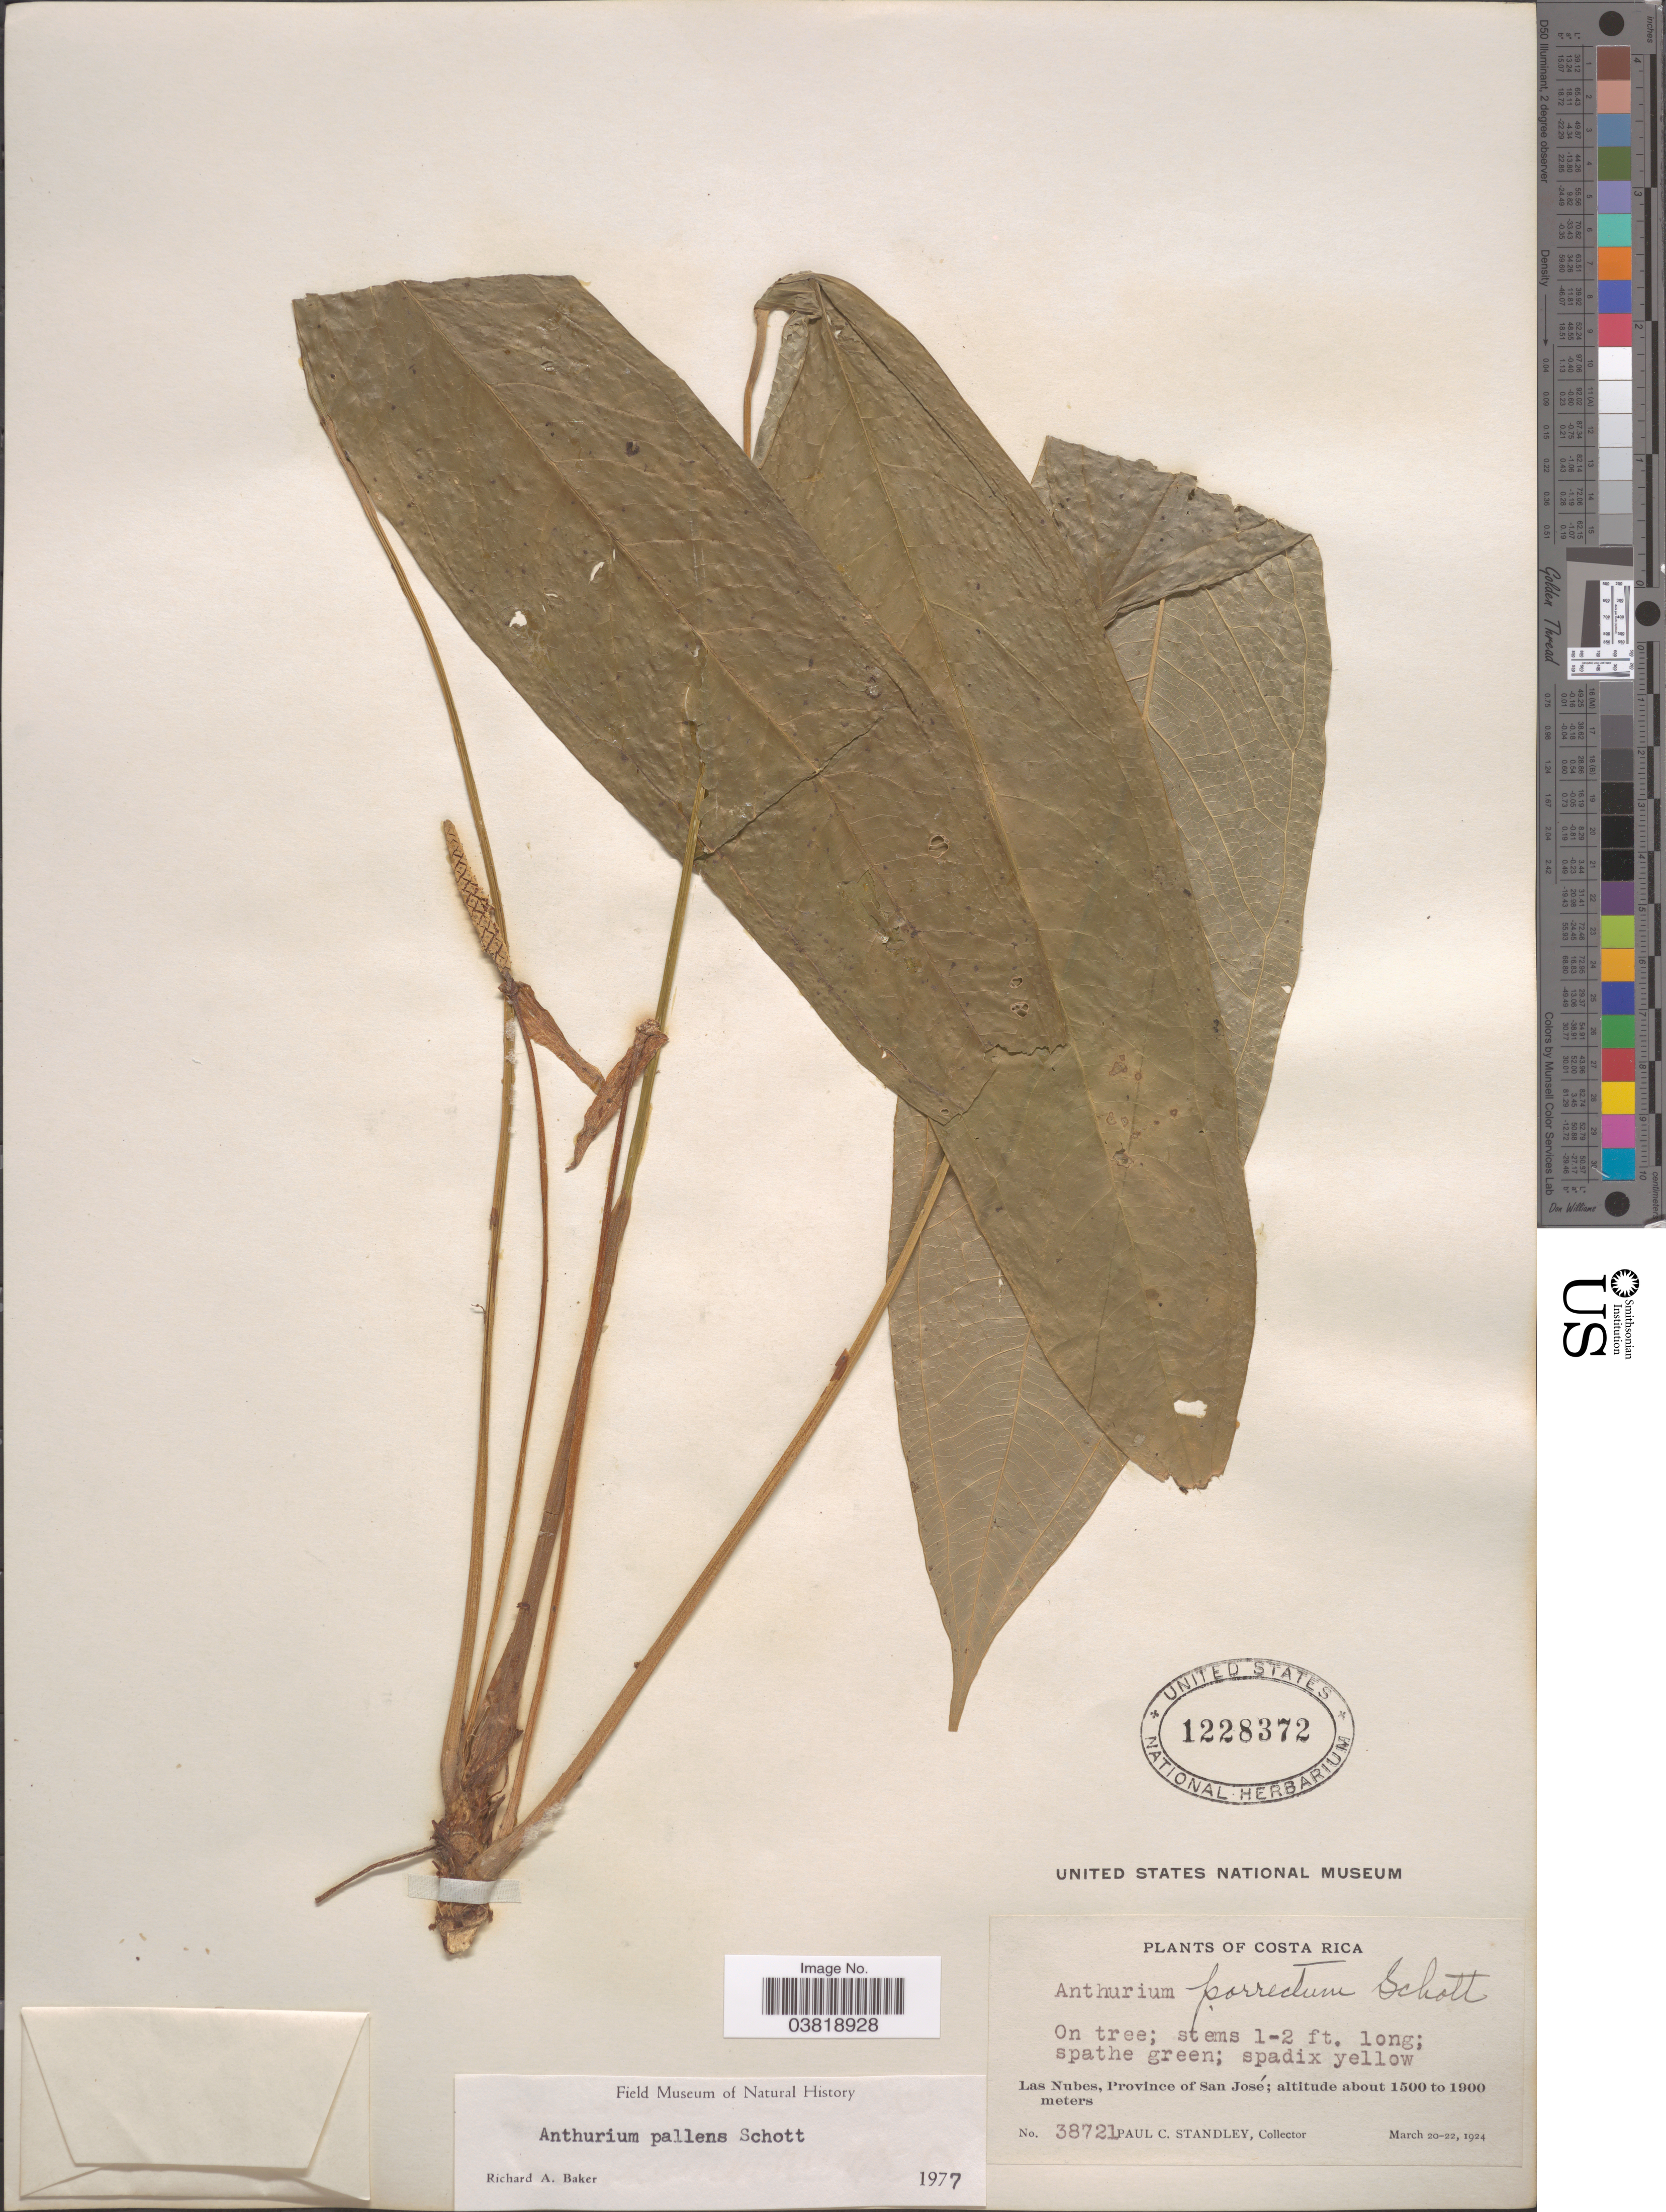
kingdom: Plantae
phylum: Tracheophyta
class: Liliopsida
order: Alismatales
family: Araceae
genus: Anthurium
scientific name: Anthurium pallens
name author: Schott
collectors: P. C. Standley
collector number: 38721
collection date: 1924-03-20/1924-03-22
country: Costa Rica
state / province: San José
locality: Las Nubes.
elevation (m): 1500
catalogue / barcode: US 1228372